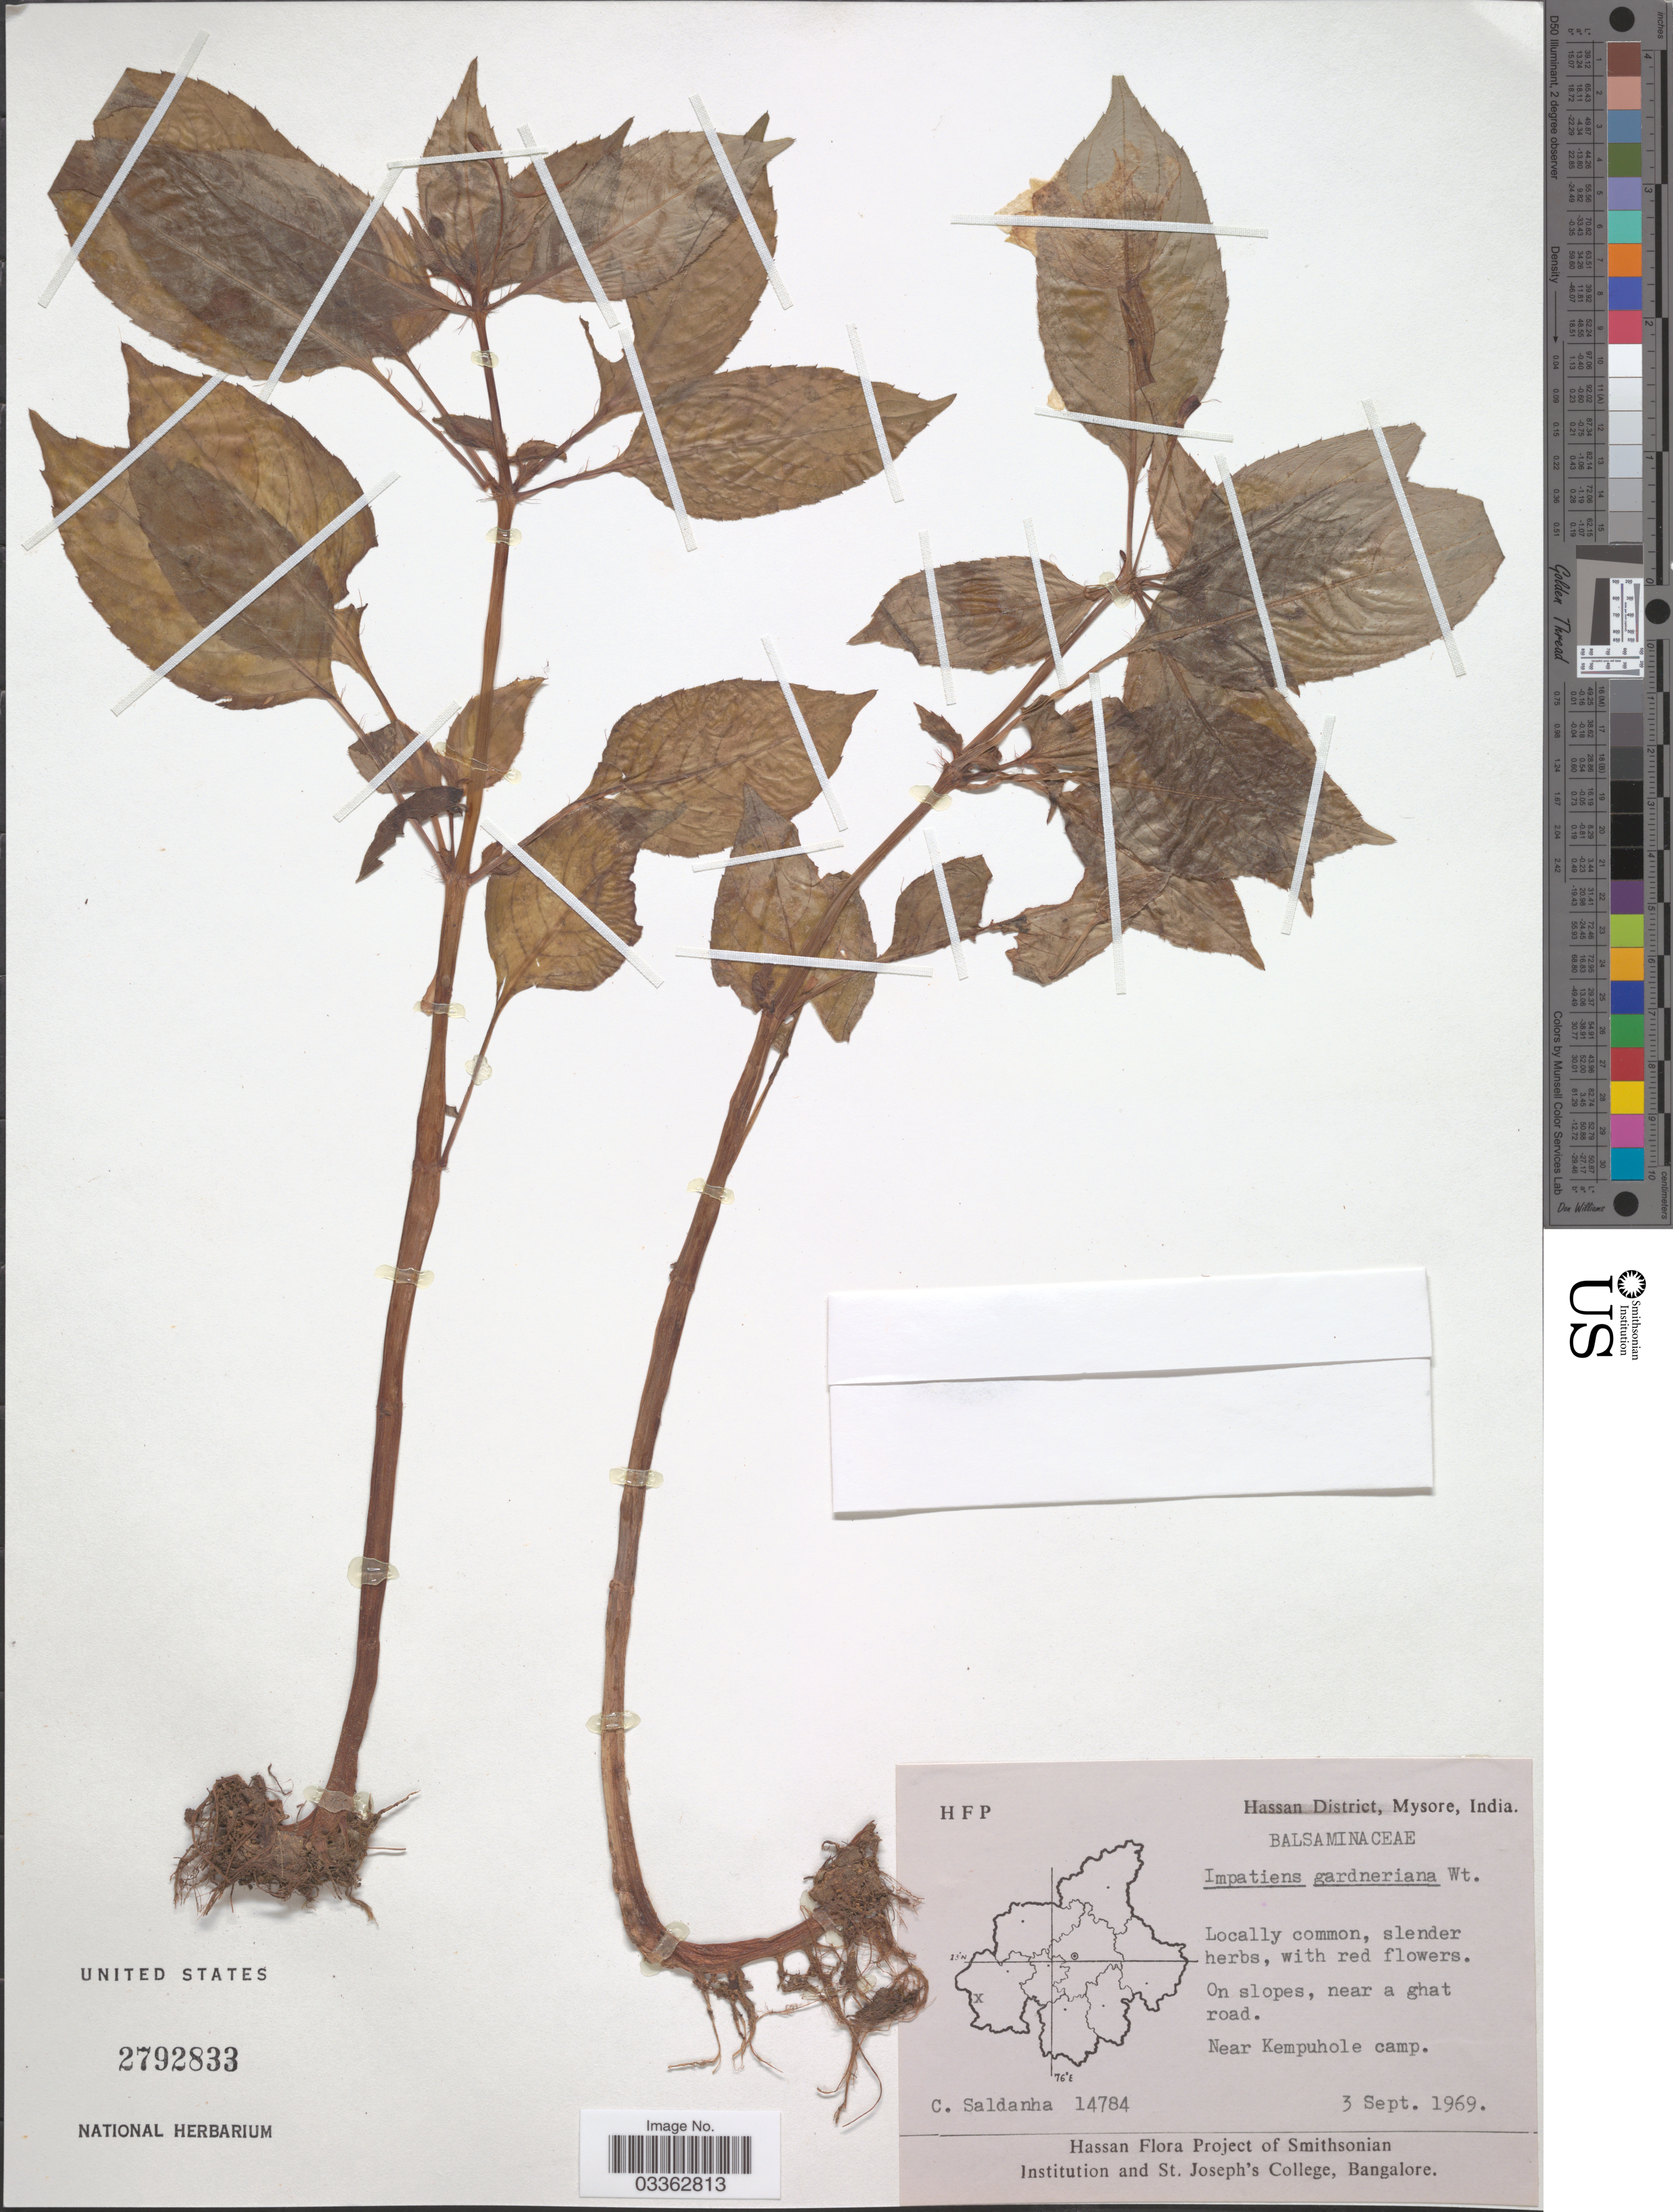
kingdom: Plantae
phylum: Tracheophyta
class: Magnoliopsida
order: Ericales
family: Balsaminaceae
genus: Impatiens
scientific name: Impatiens gardneriana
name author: Wight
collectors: C. Saldanha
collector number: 14784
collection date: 1969-09-03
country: India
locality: Hassan District. [unsure placement] Mysore. Near Kempuhole camp.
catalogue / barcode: US 2792833